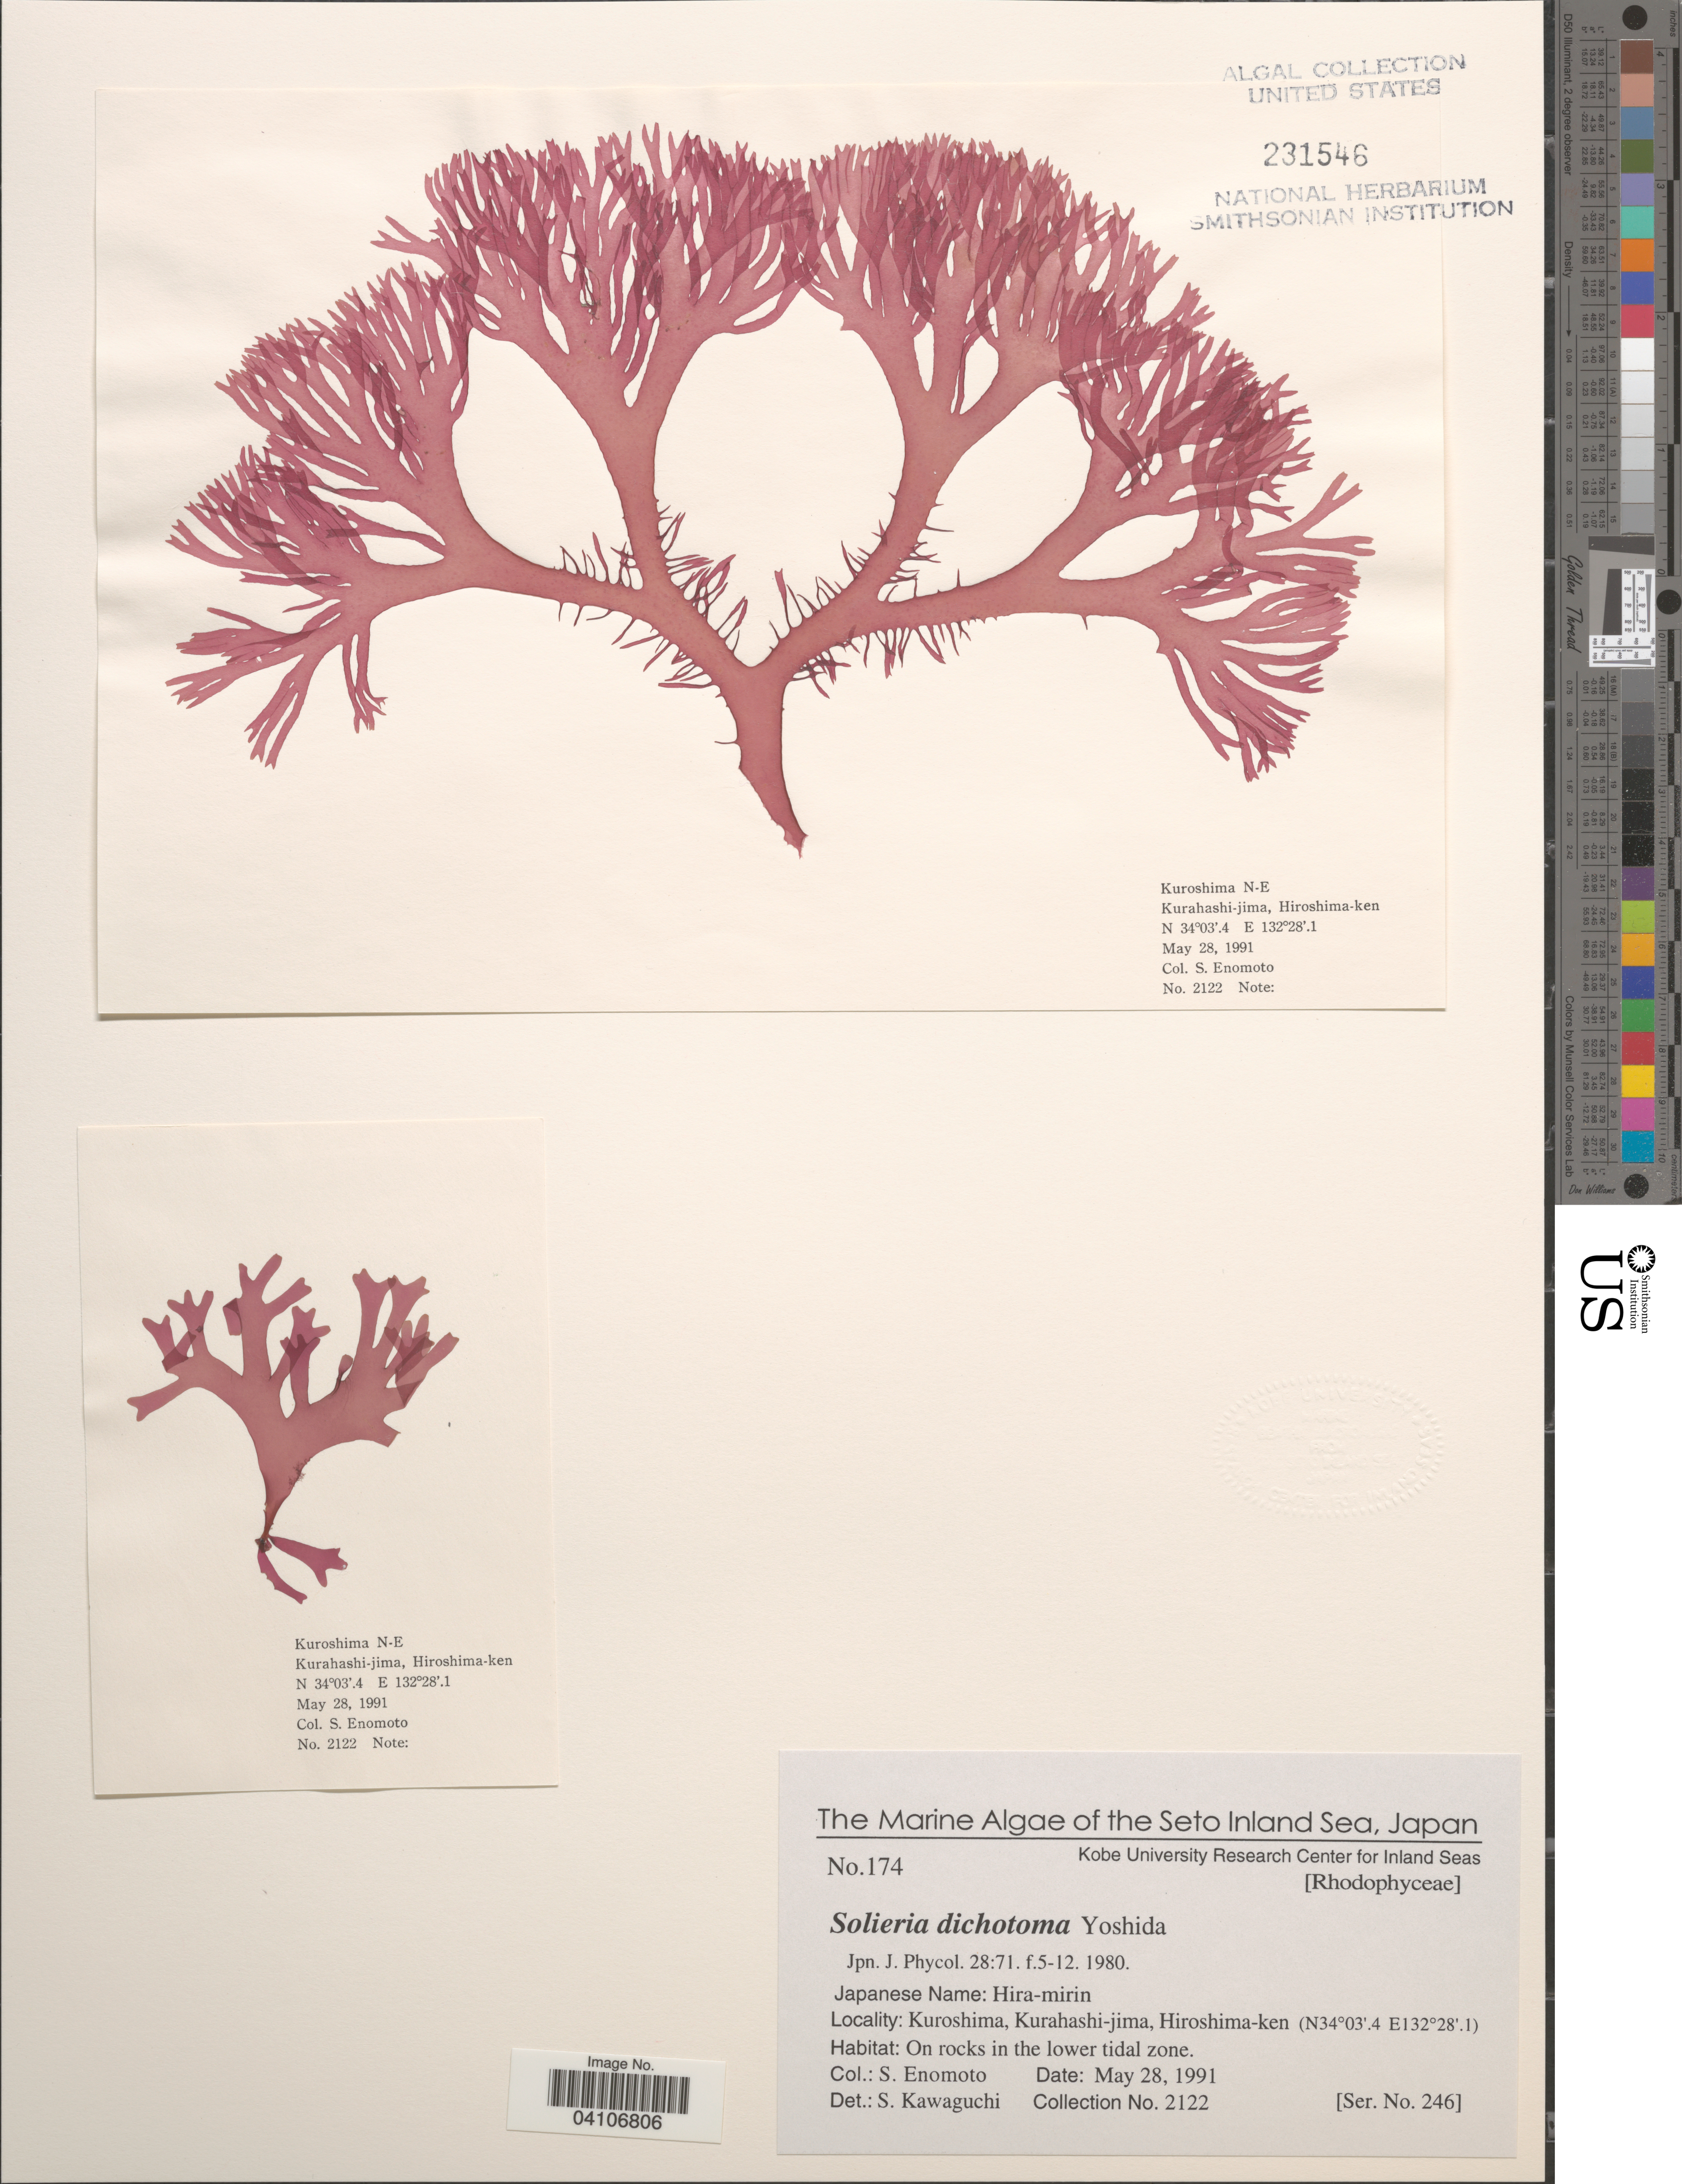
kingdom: Plantae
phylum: Rhodophyta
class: Florideophyceae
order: Gigartinales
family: Solieriaceae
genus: Solieria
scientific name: Solieria dichotoma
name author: Yoshida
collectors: S. Enomoto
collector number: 2122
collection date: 1991-05-28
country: Japan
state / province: Hirosima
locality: The Seto Inland Sea. Kuroshima, Kurahashi-jima, Hiroshima-ken. On rocks in the lower tidal zone.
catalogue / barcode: US 231546